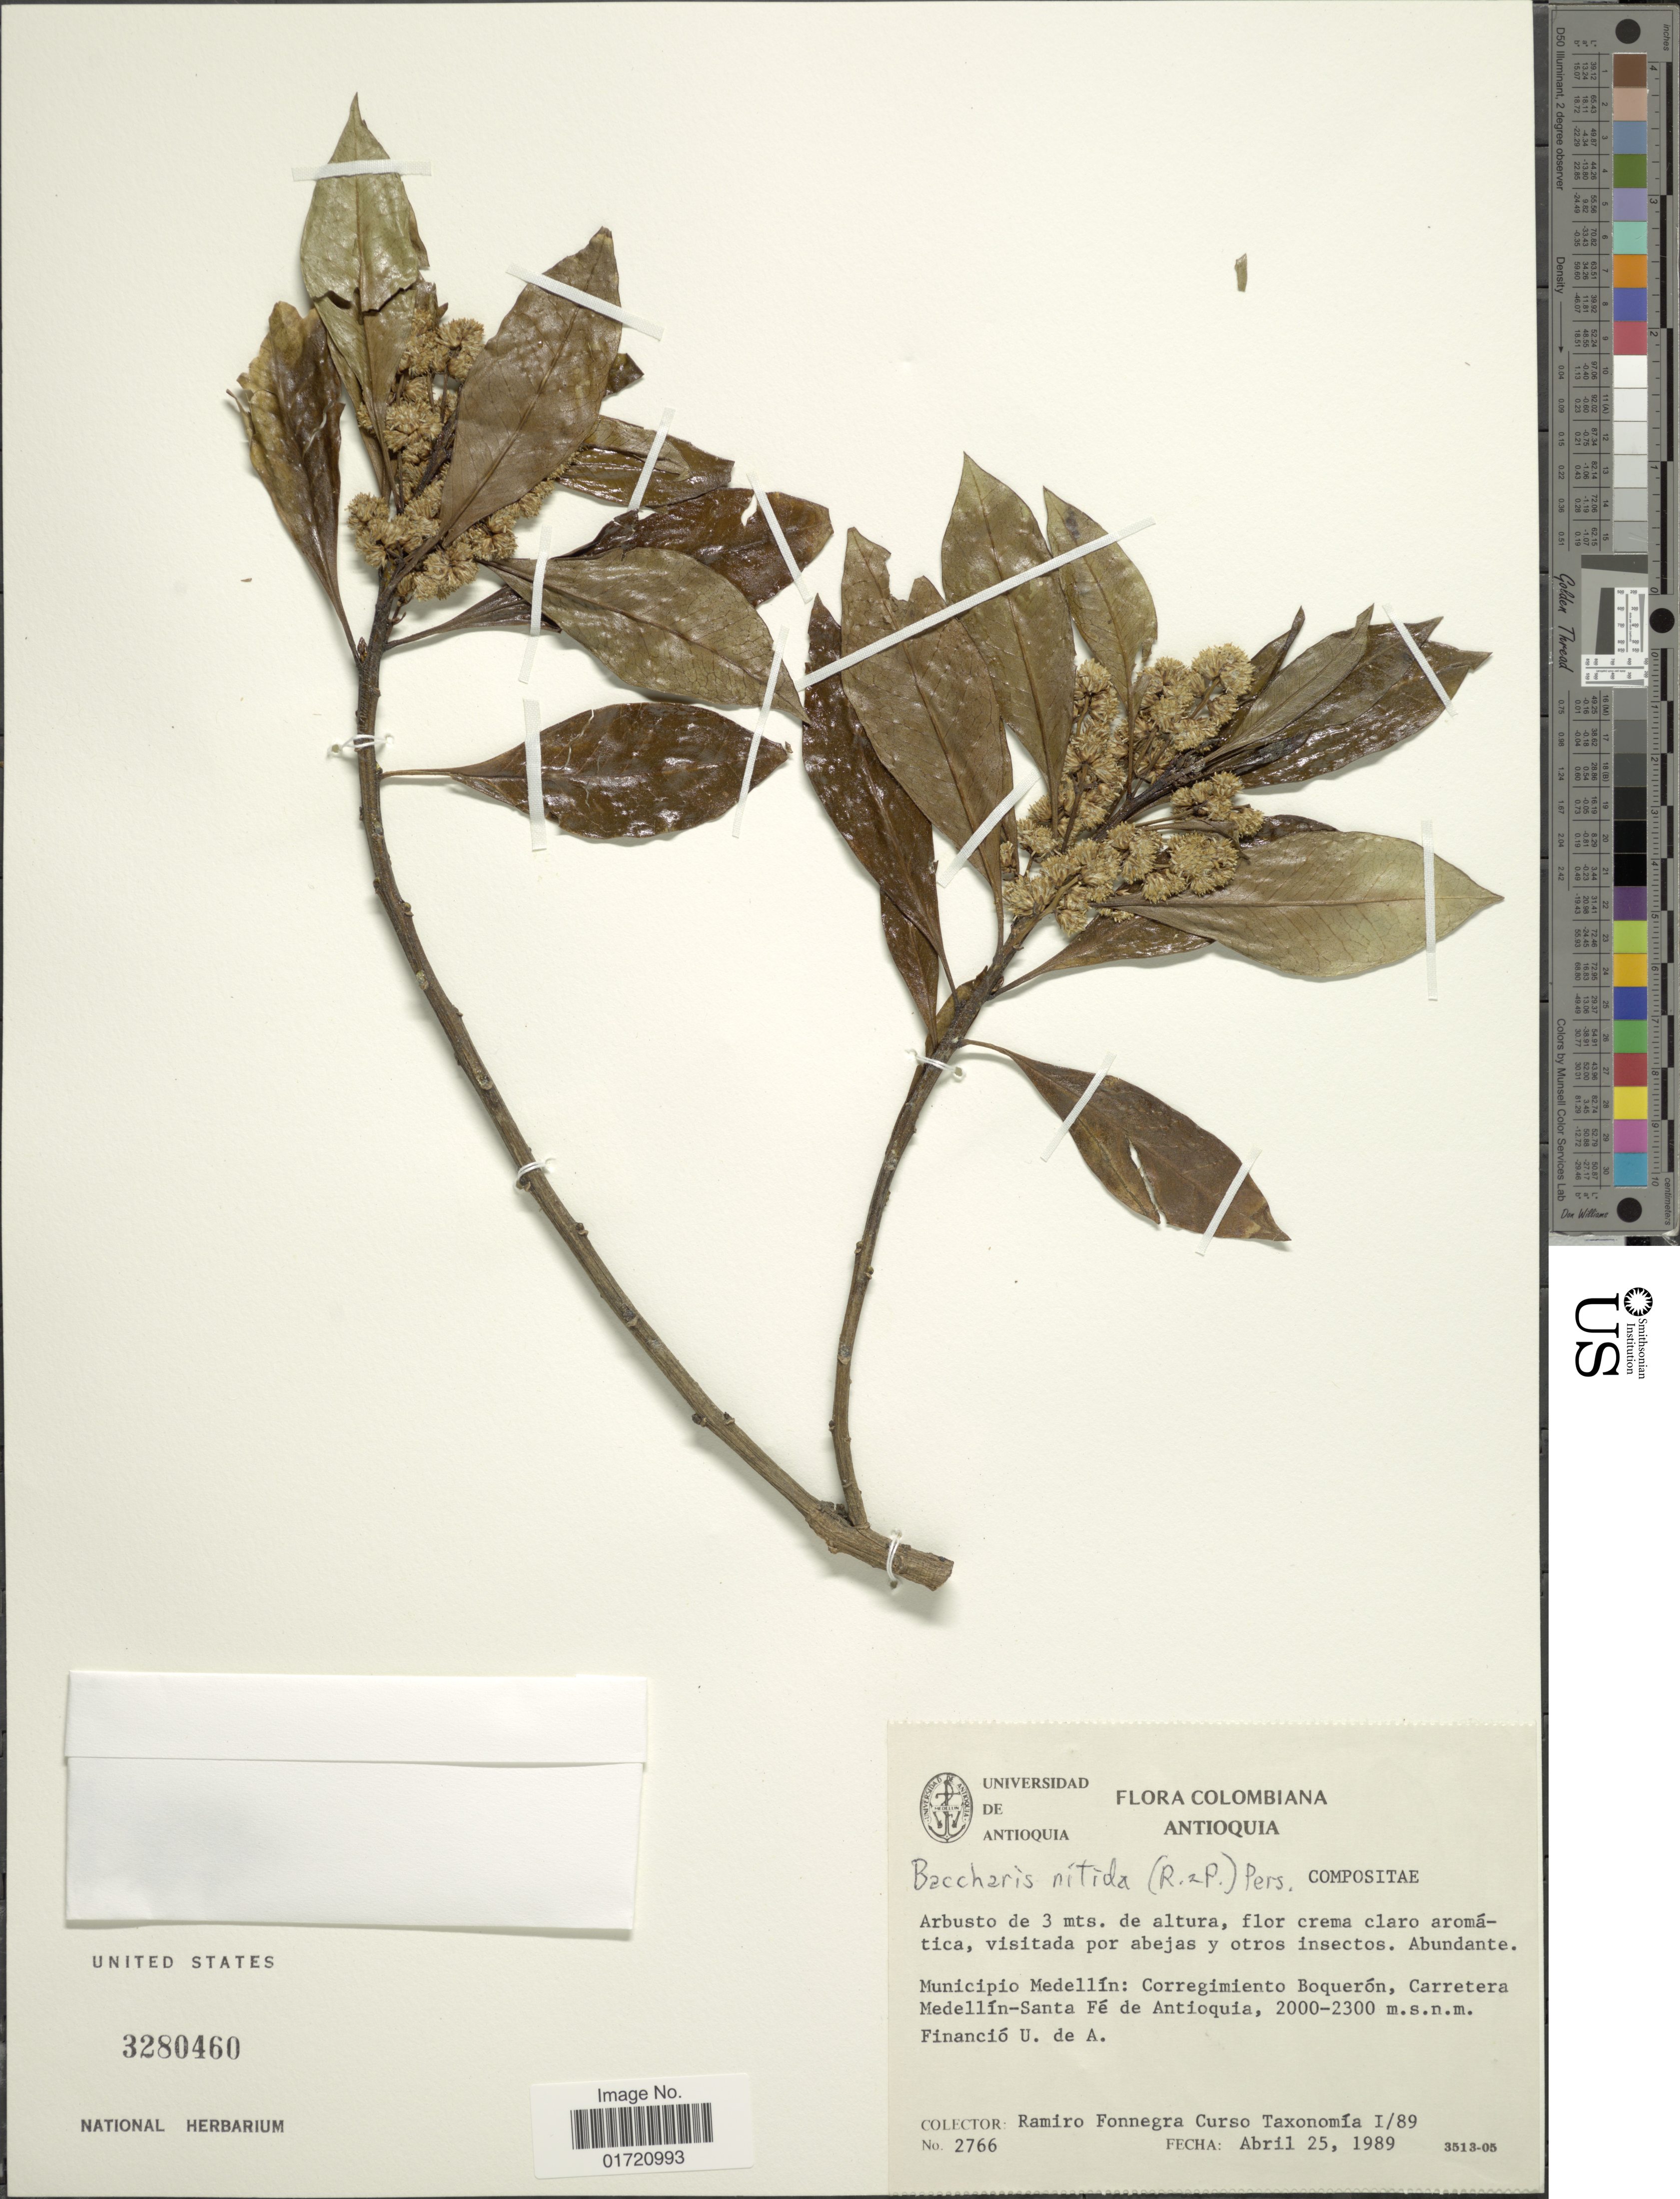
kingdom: Plantae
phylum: Tracheophyta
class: Magnoliopsida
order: Asterales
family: Asteraceae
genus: Baccharis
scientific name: Baccharis nitida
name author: (Ruiz & Pav.) Pers.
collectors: R. Fonnegra G.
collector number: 2766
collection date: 1989-04-25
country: Colombia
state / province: Antioquia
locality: Municipio Medellin, Corregimiento Boqueron, Carretera Medellin-Santa Fe de Antioquia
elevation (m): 2000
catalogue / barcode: US 3280460